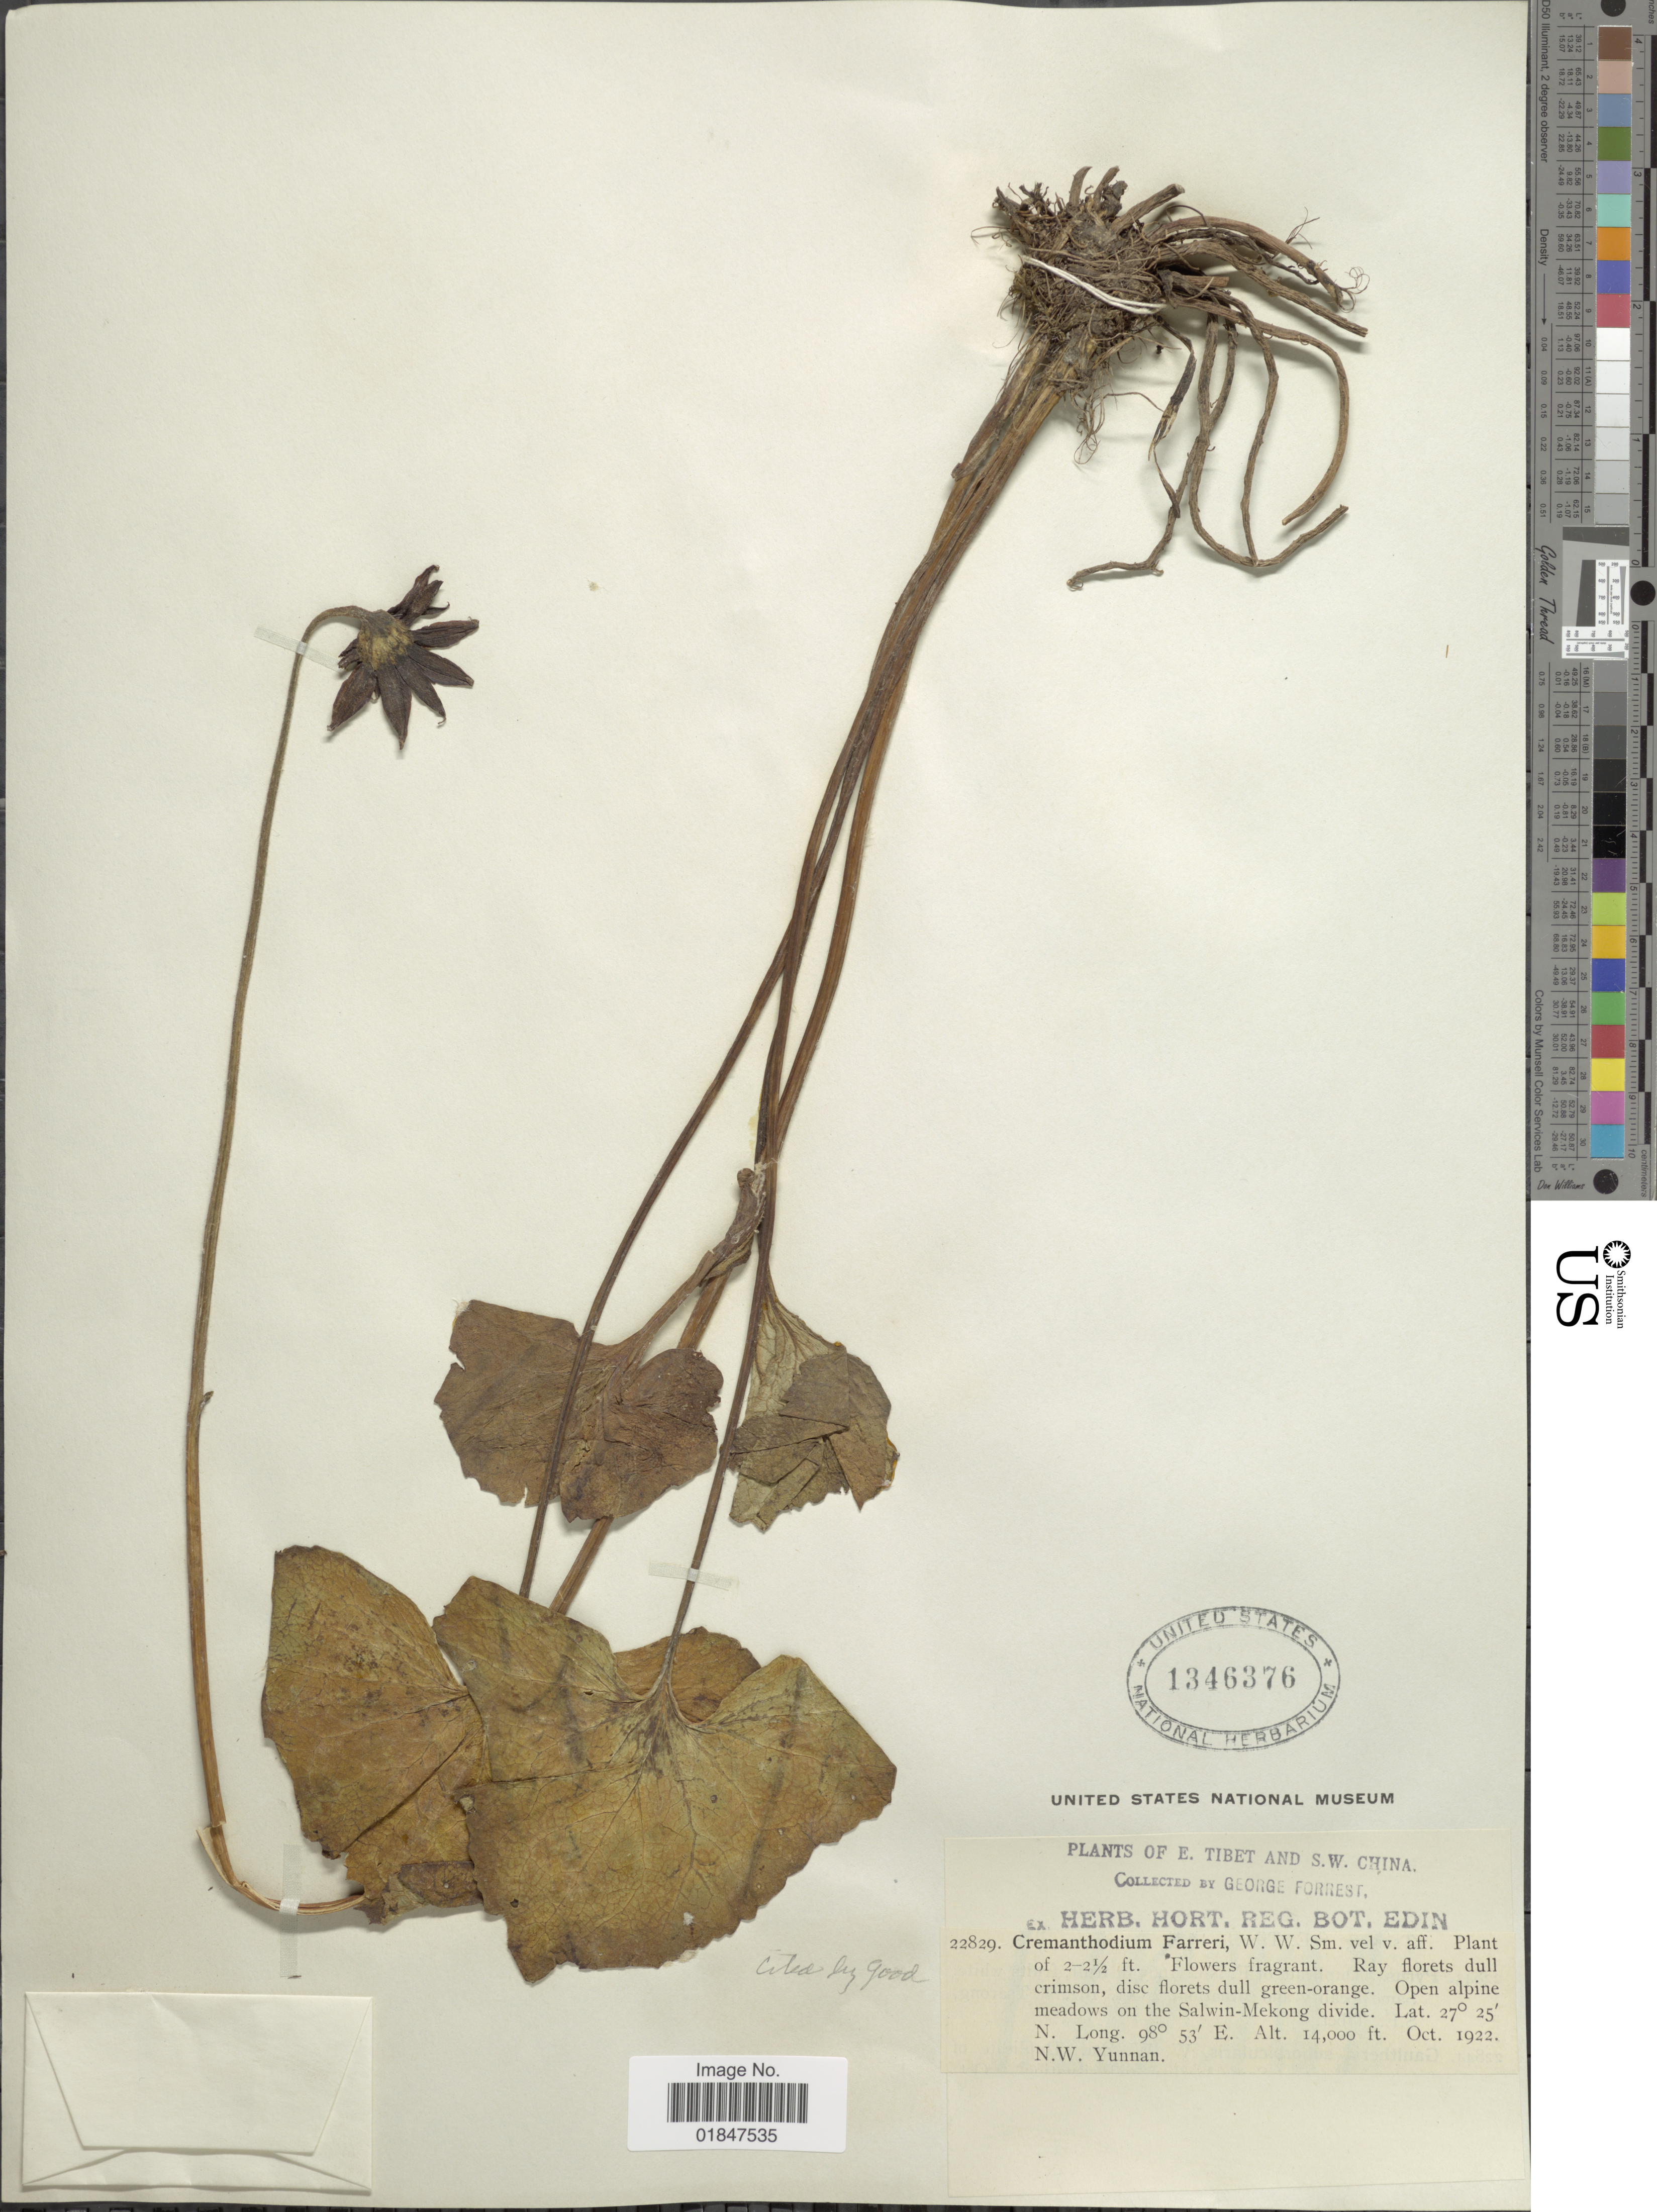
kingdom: Plantae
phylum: Tracheophyta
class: Magnoliopsida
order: Asterales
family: Asteraceae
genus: Cremanthodium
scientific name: Cremanthodium farreri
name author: W.W. Sm.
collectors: G. Forrest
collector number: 22829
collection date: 1922-10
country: China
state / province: Yunnan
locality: E. Tibet and S.W. China, Open alpine meadows on the Salwin-Mekong divide, N.W. Yunnan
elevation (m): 4267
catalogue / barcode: US 1346376